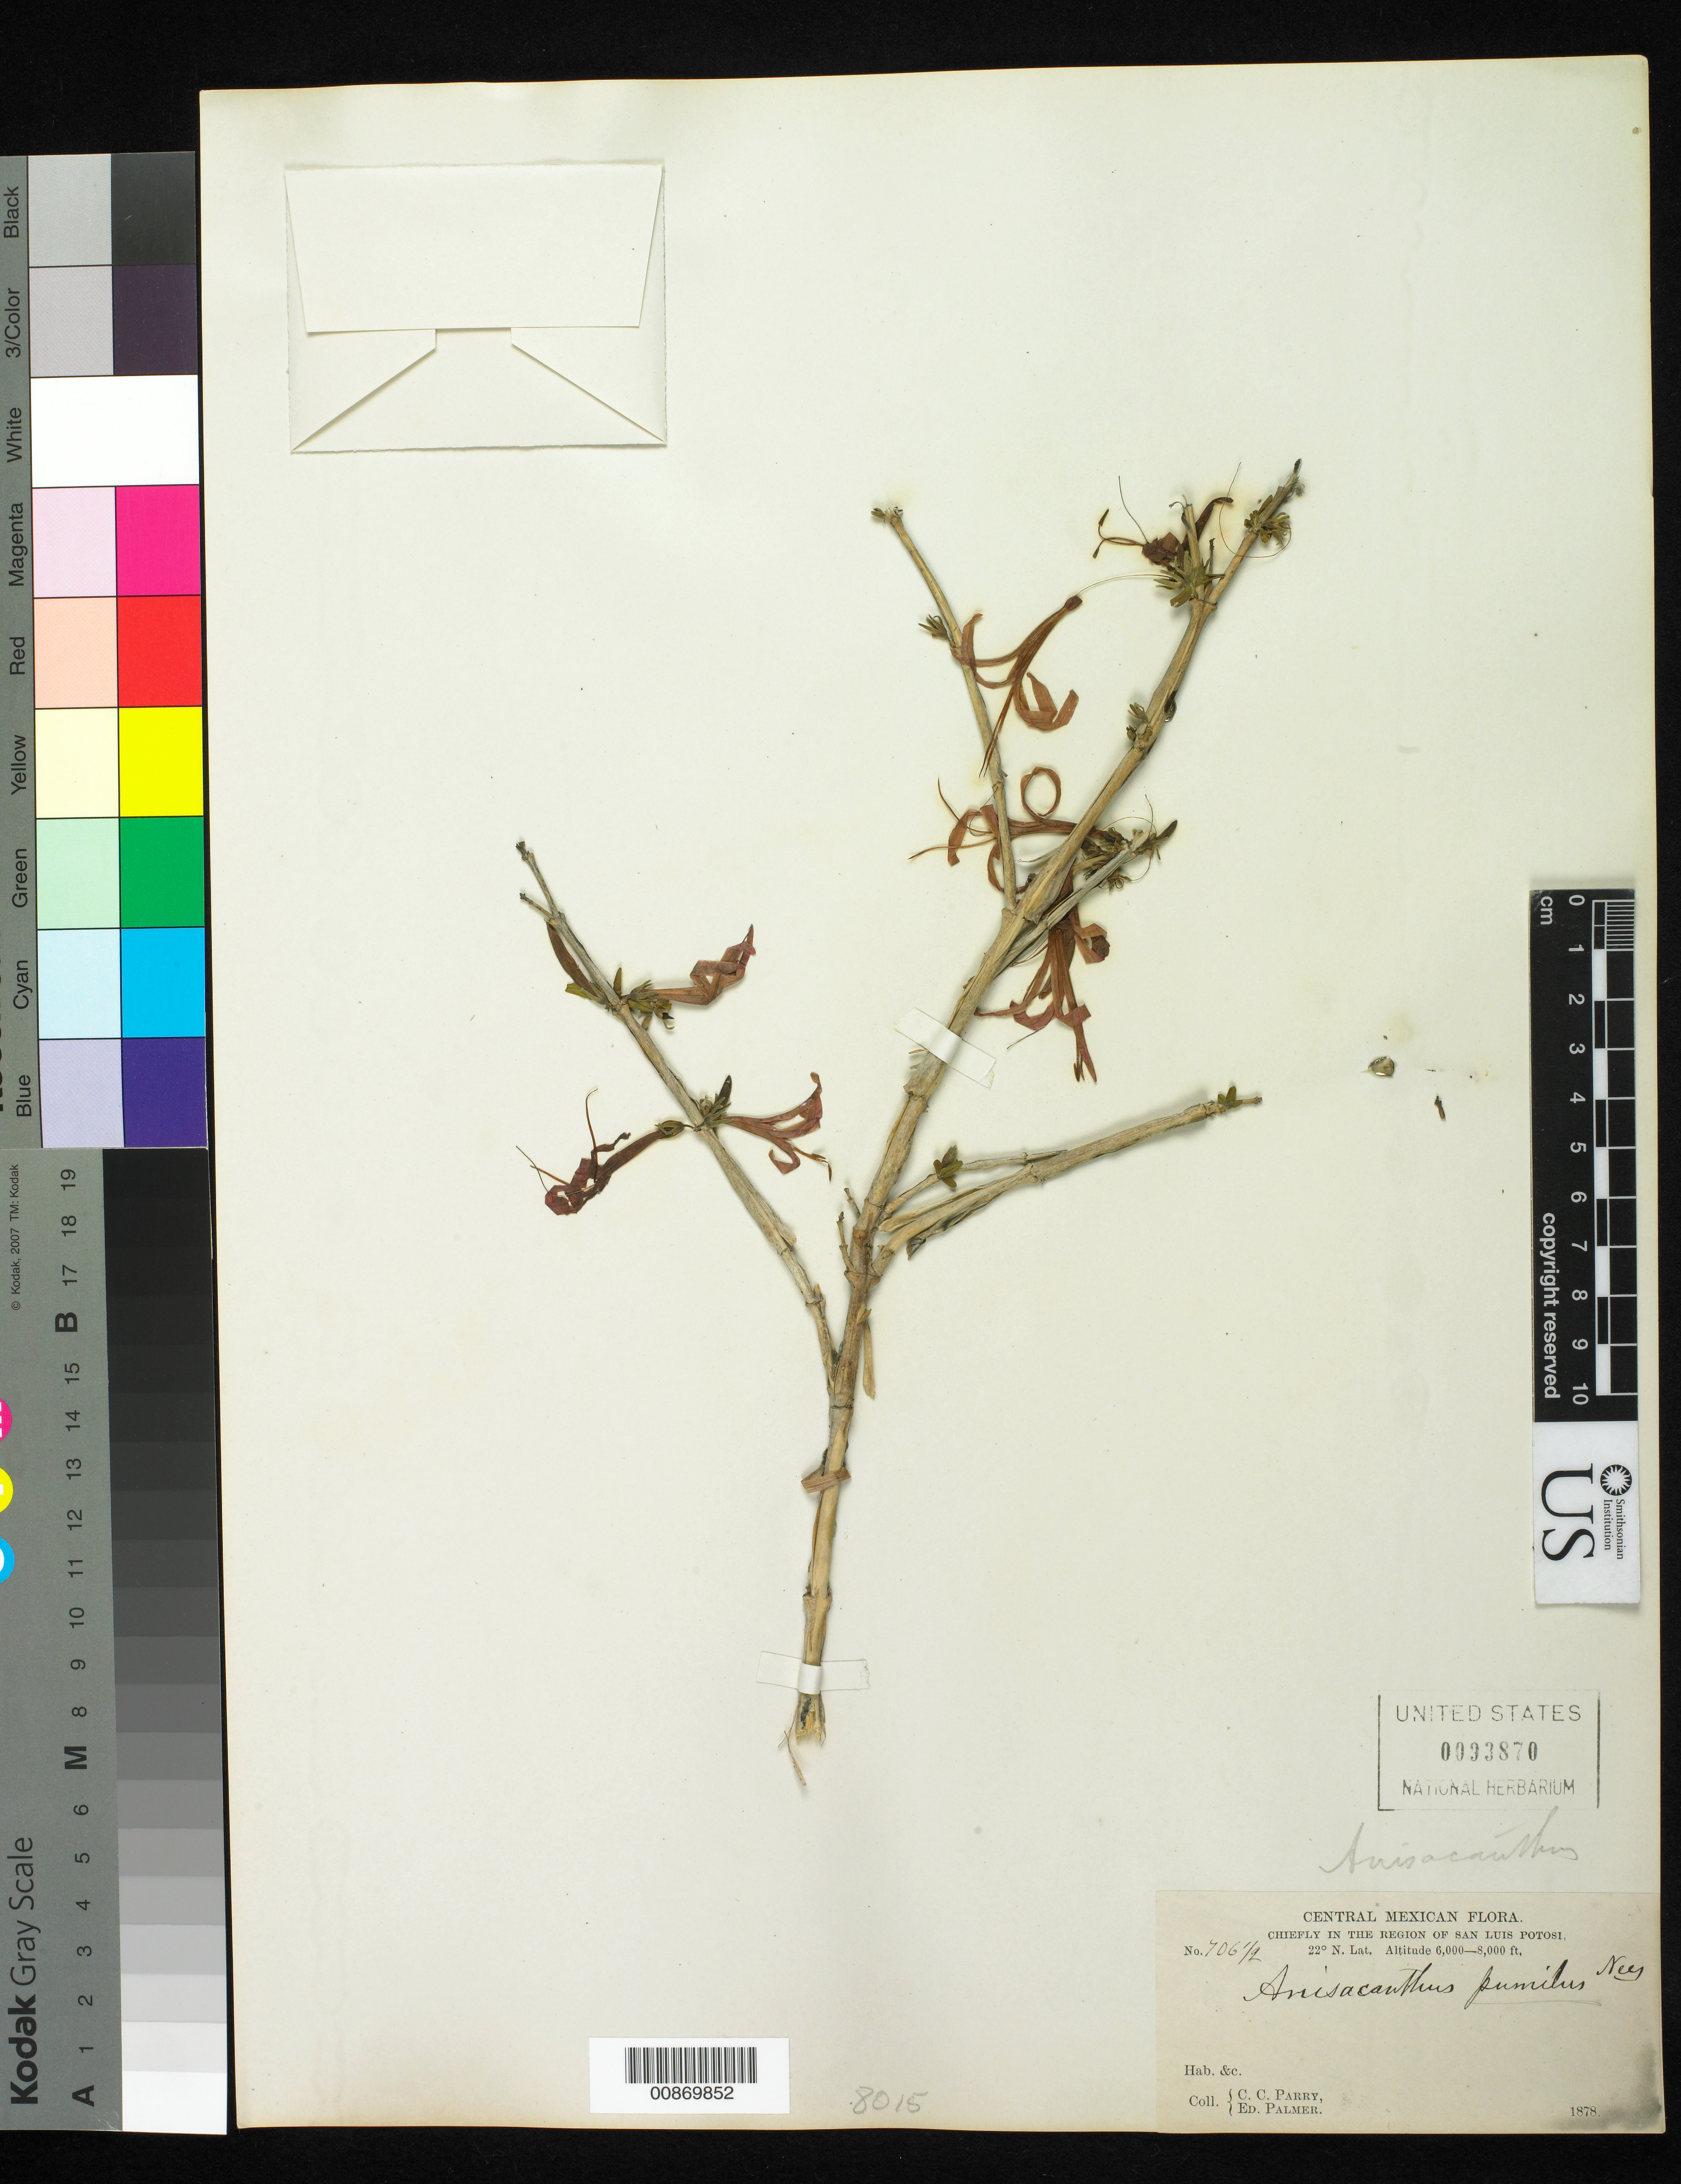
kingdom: Plantae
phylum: Tracheophyta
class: Magnoliopsida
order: Lamiales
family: Acanthaceae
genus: Anisacanthus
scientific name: Anisacanthus pumilus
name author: Nees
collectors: C. C. Parry & E. Palmer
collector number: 706½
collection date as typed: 1878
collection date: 1878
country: Mexico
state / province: San Luis Potosí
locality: Chiefly in the region of San Luis Potosí.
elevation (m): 1829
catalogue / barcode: US 93870